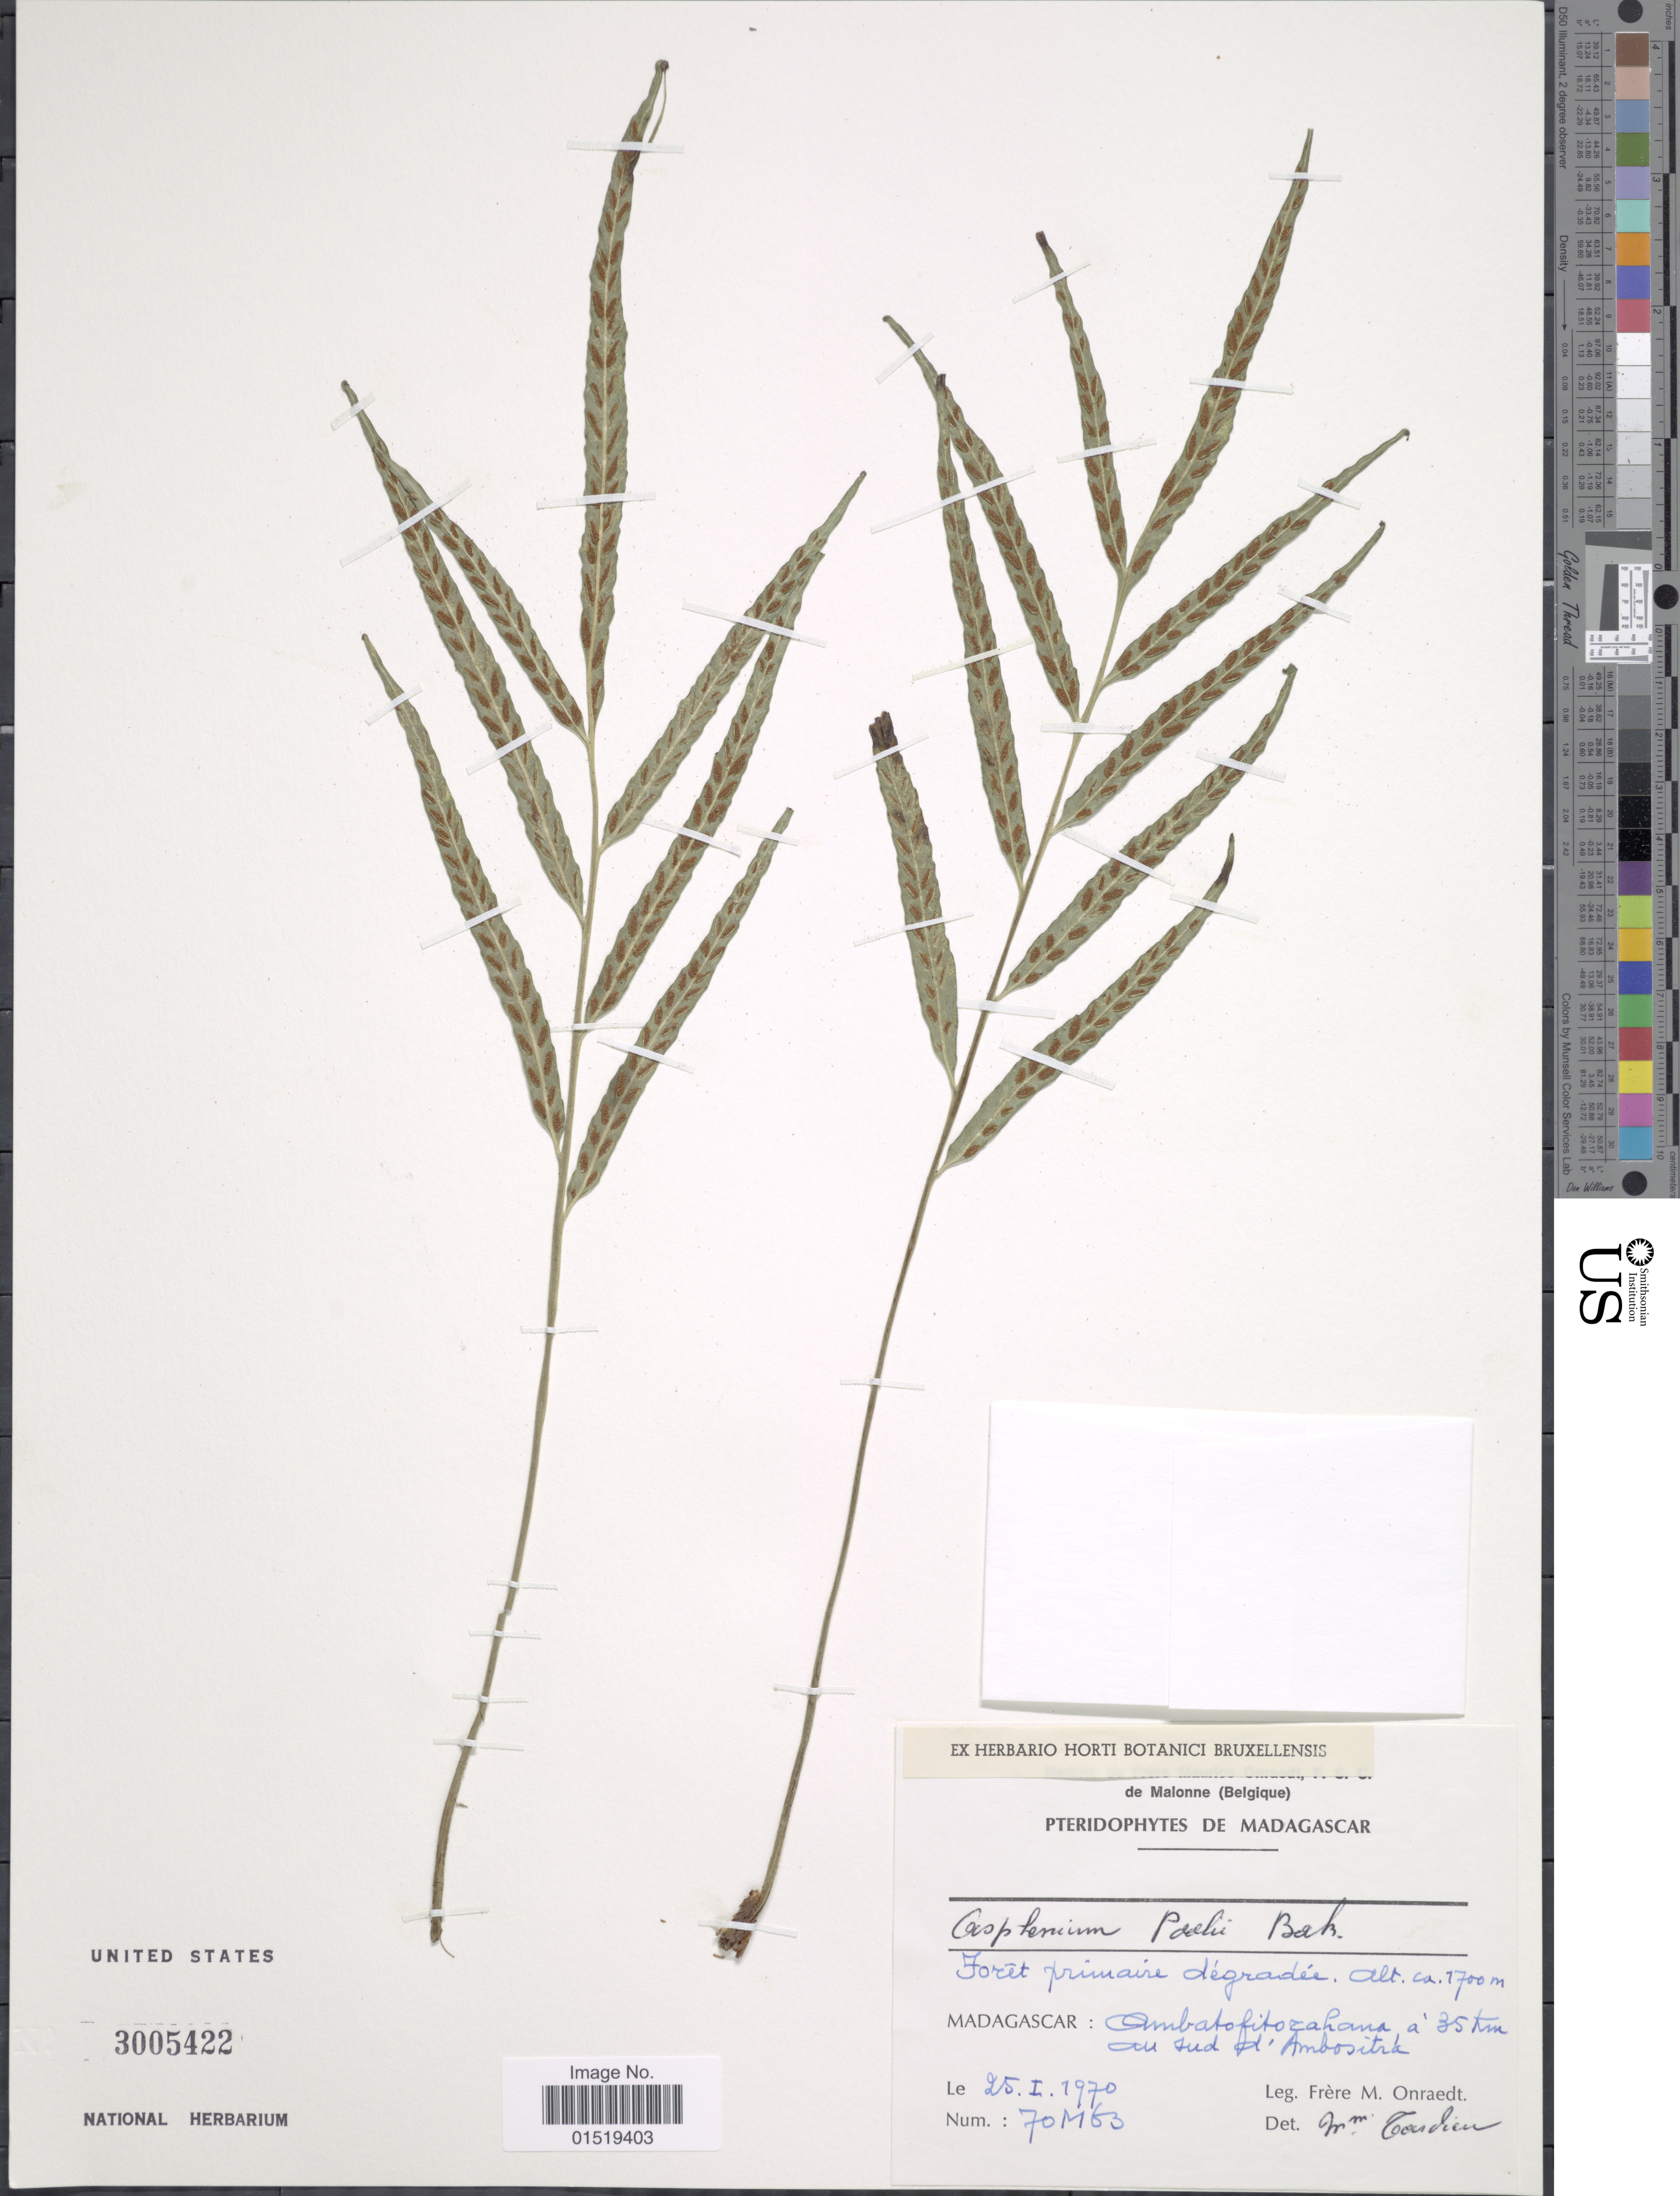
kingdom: Plantae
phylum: Tracheophyta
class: Polypodiopsida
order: Polypodiales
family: Aspleniaceae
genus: Asplenium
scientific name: Asplenium poolii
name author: Baker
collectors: F. Onraedt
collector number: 70M63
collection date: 1970-01-25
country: Madagascar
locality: Ambatofitorahana, à 35 km du sud d'Ambositra.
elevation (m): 1700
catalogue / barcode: US 3005422